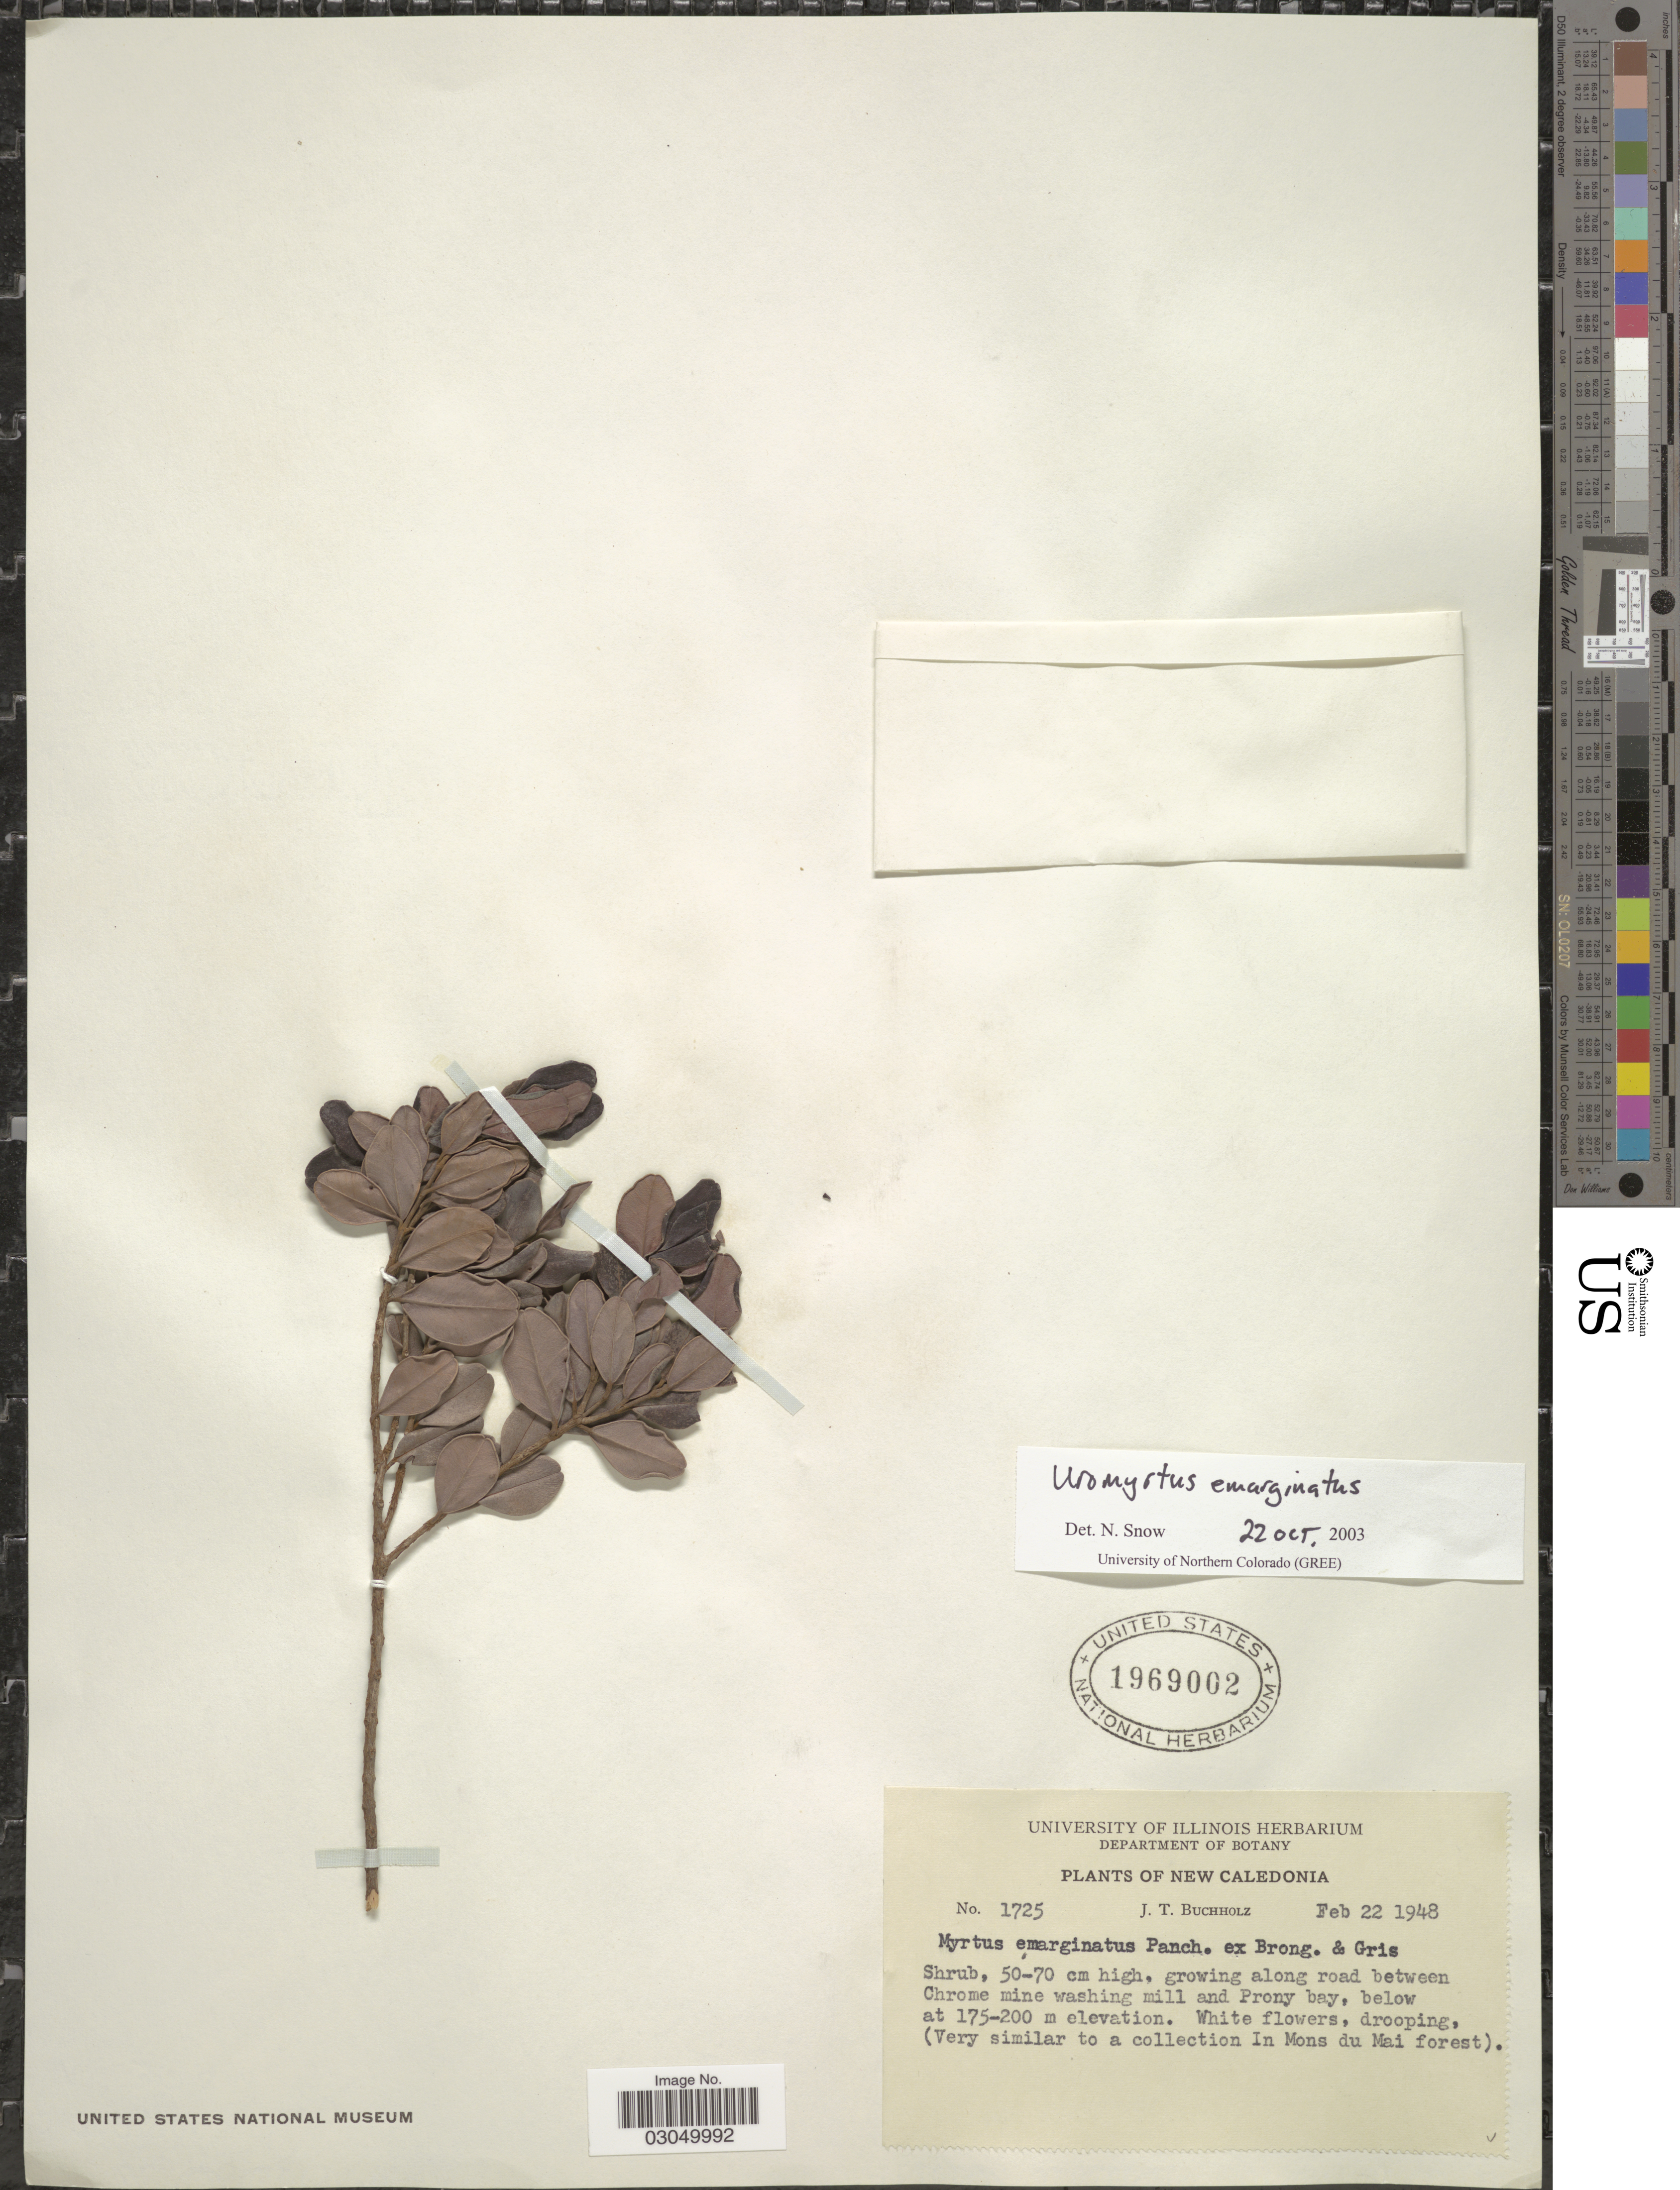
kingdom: Plantae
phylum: Tracheophyta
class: Magnoliopsida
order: Myrtales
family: Myrtaceae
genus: Uromyrtus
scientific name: Uromyrtus emarginata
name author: (Pancher ex Baker f.) Burret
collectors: J. Buccholz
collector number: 1725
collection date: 1948-02-22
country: New Caledonia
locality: Along road between Chrome mine washing mill and Prony bay.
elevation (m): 175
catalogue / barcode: US 1969002